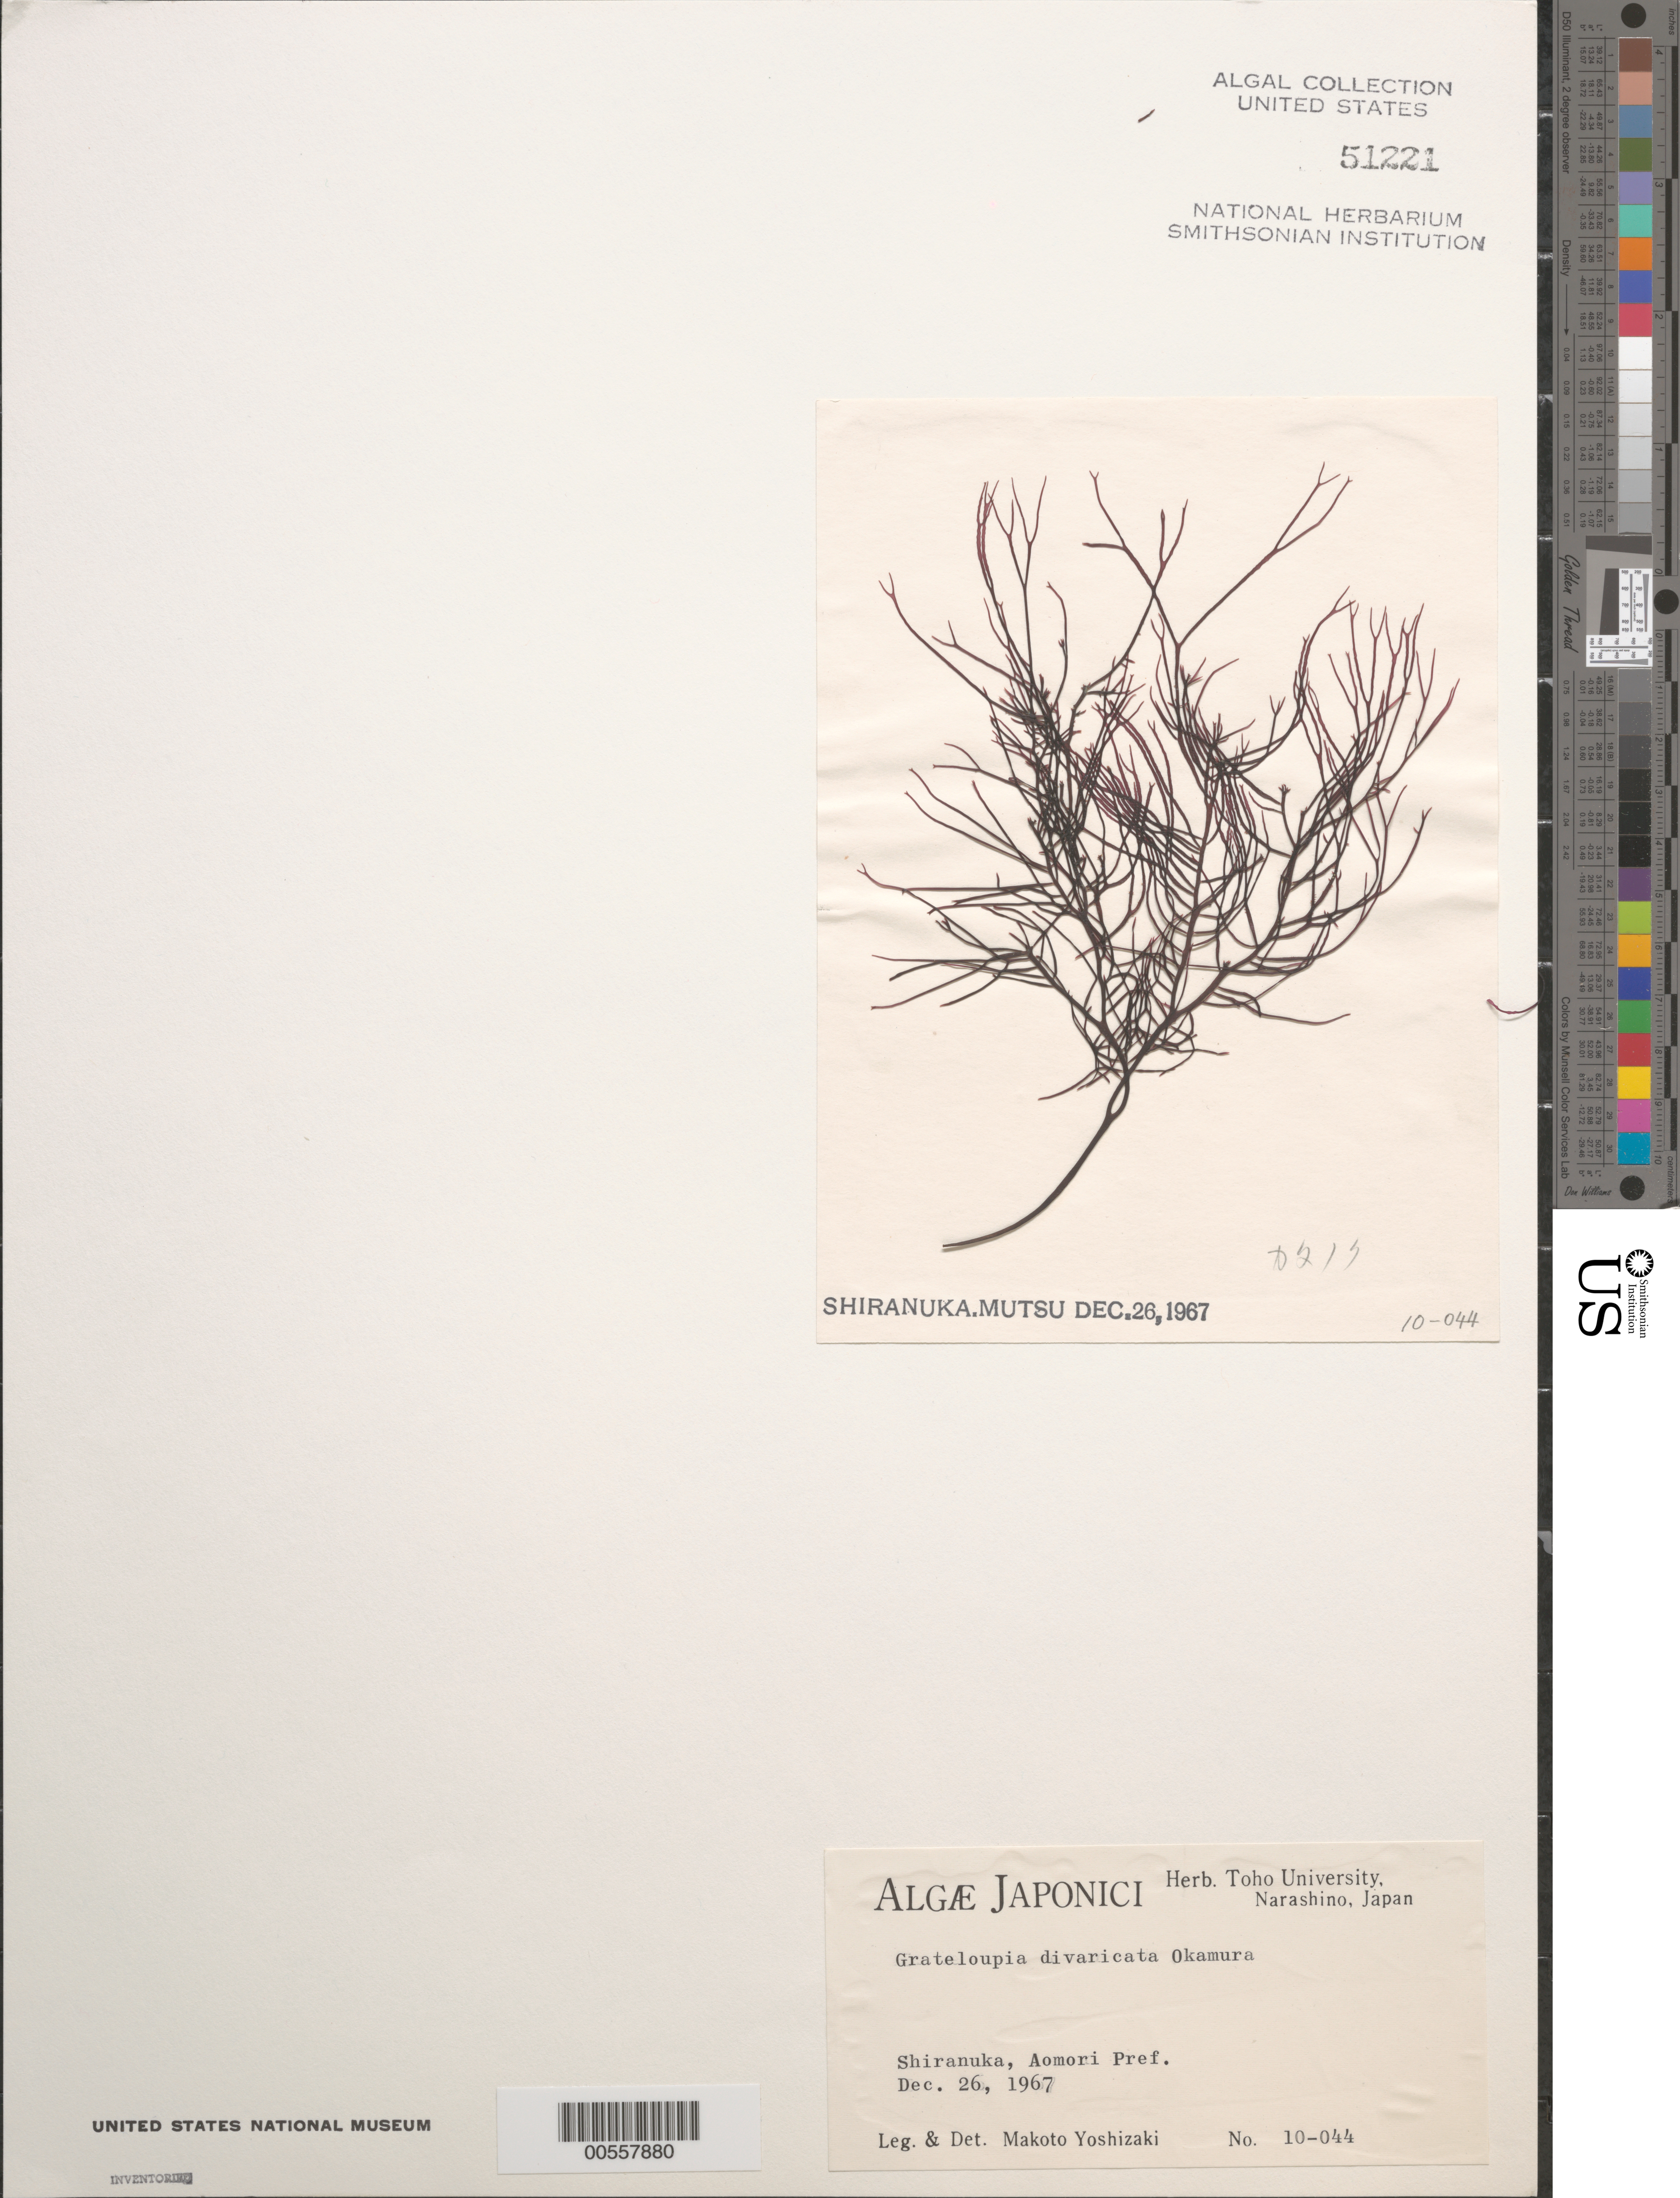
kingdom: Plantae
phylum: Rhodophyta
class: Florideophyceae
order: Halymeniales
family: Halymeniaceae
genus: Grateloupia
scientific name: Grateloupia divaricata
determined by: Yoshizaki, M.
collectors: M. Yoshizaki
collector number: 10-044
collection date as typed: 26 Dec 1967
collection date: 1967-12-26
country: Japan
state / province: Aomori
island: Honshu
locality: Shiranuka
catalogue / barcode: US 51221